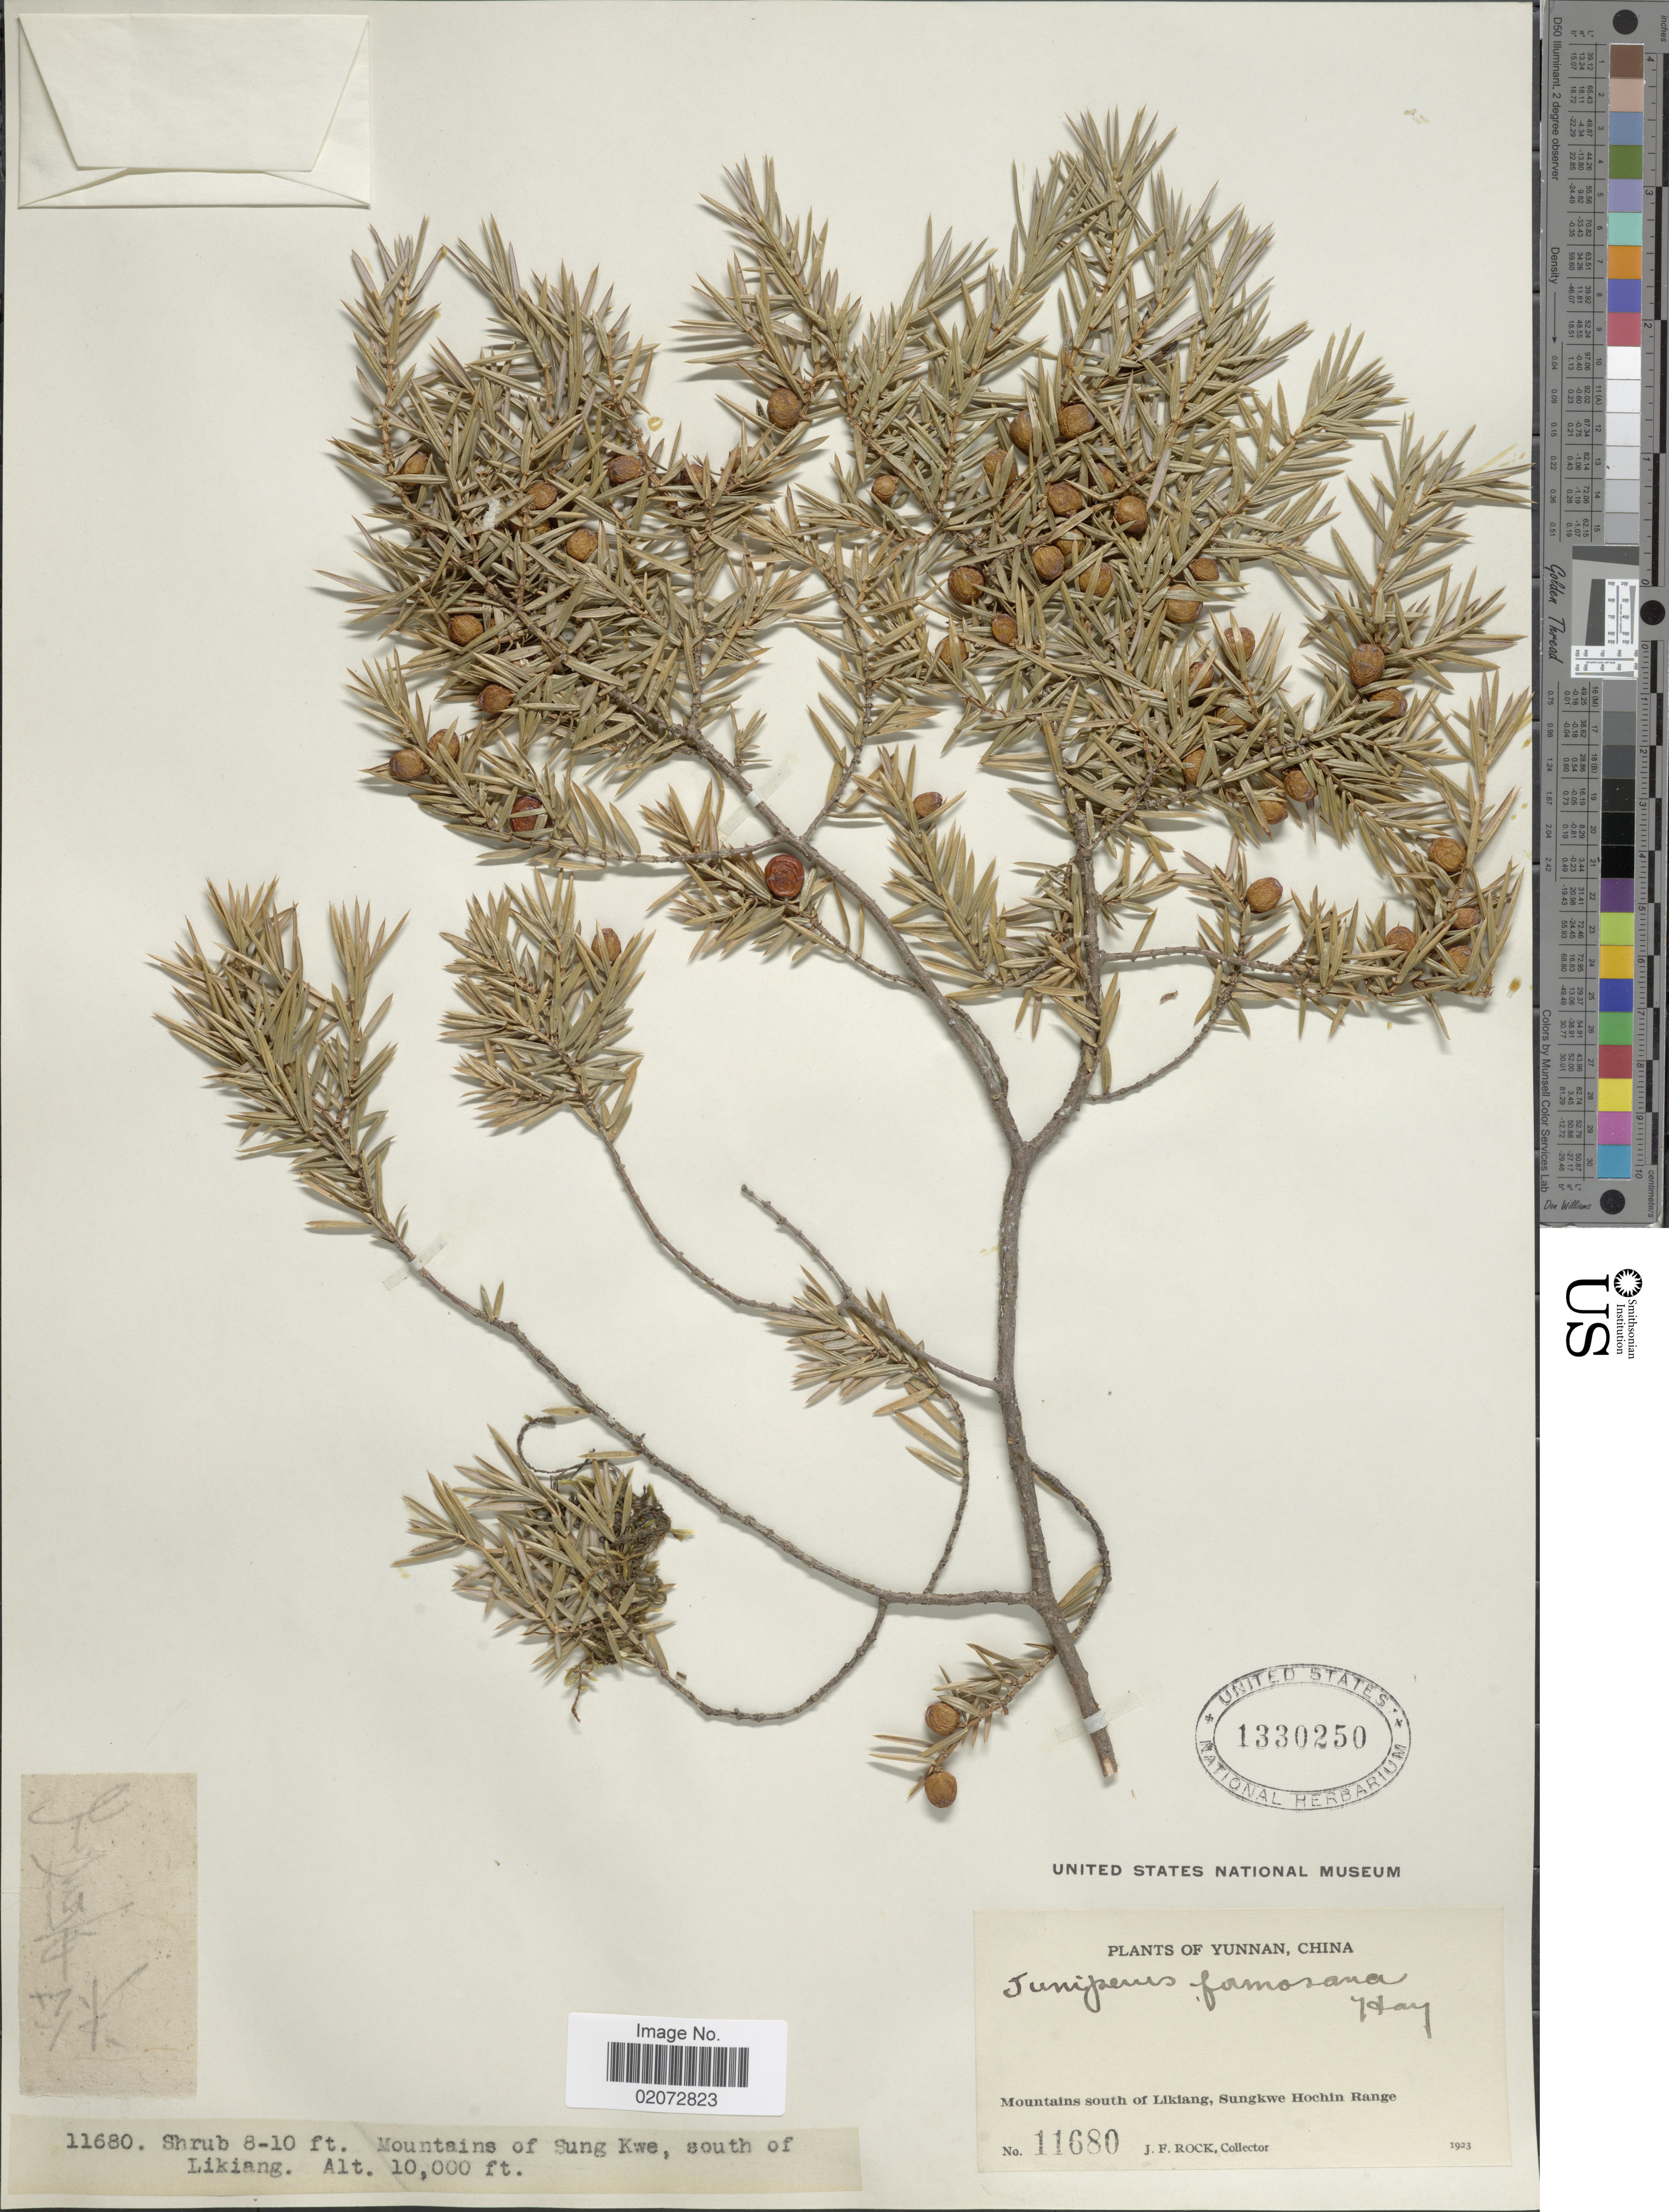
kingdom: Plantae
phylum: Tracheophyta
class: Pinopsida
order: Pinales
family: Cupressaceae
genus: Juniperus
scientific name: Juniperus formosana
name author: Hayata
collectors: J. Rock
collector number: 11680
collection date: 1923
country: China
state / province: Yunnan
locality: Mountains south of Likiang, Sungkwe Hochin Range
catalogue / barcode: US 1330250